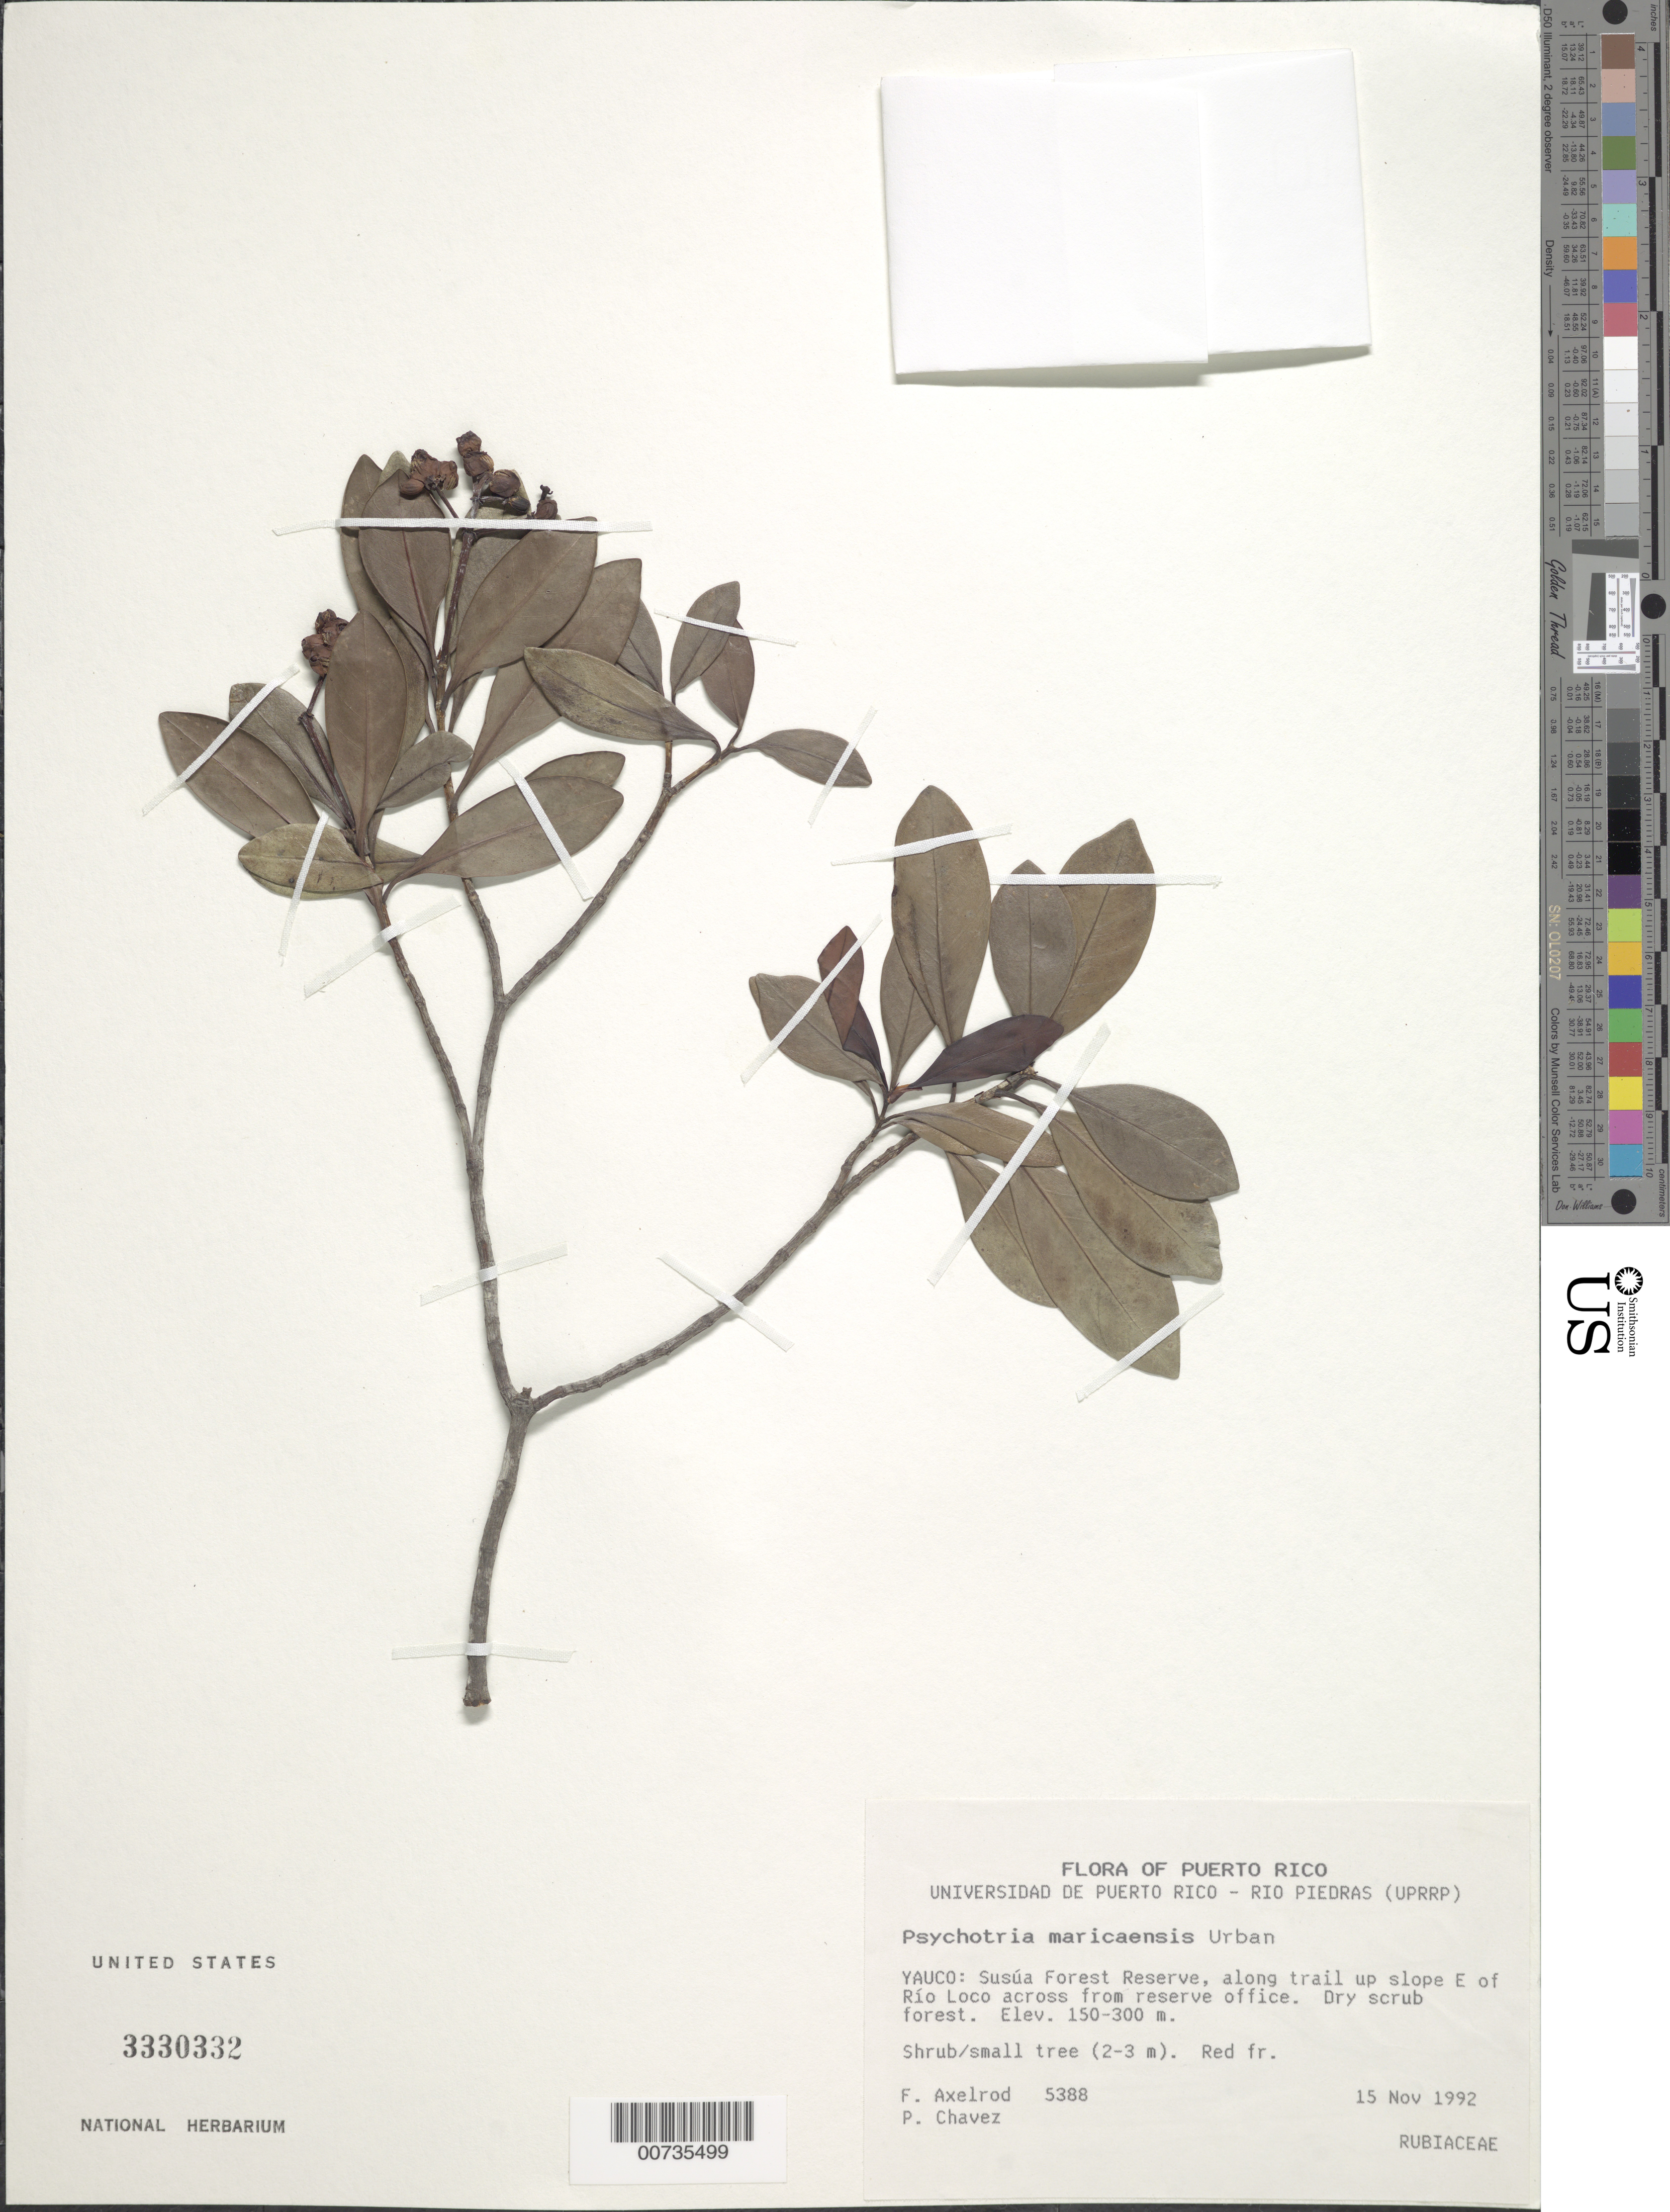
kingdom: Plantae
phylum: Tracheophyta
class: Magnoliopsida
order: Gentianales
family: Rubiaceae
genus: Psychotria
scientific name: Psychotria maricaensis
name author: Urb.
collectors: F. S. Axelrod & P. Chavez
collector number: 5388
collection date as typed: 15 Nov 1992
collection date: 1992-11-15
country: Puerto Rico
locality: Yauco: Susúa Forest Reserve, along trail up slope E of Río Loco across from reserve office.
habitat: Dry scrub forest.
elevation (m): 150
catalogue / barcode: US 3330332